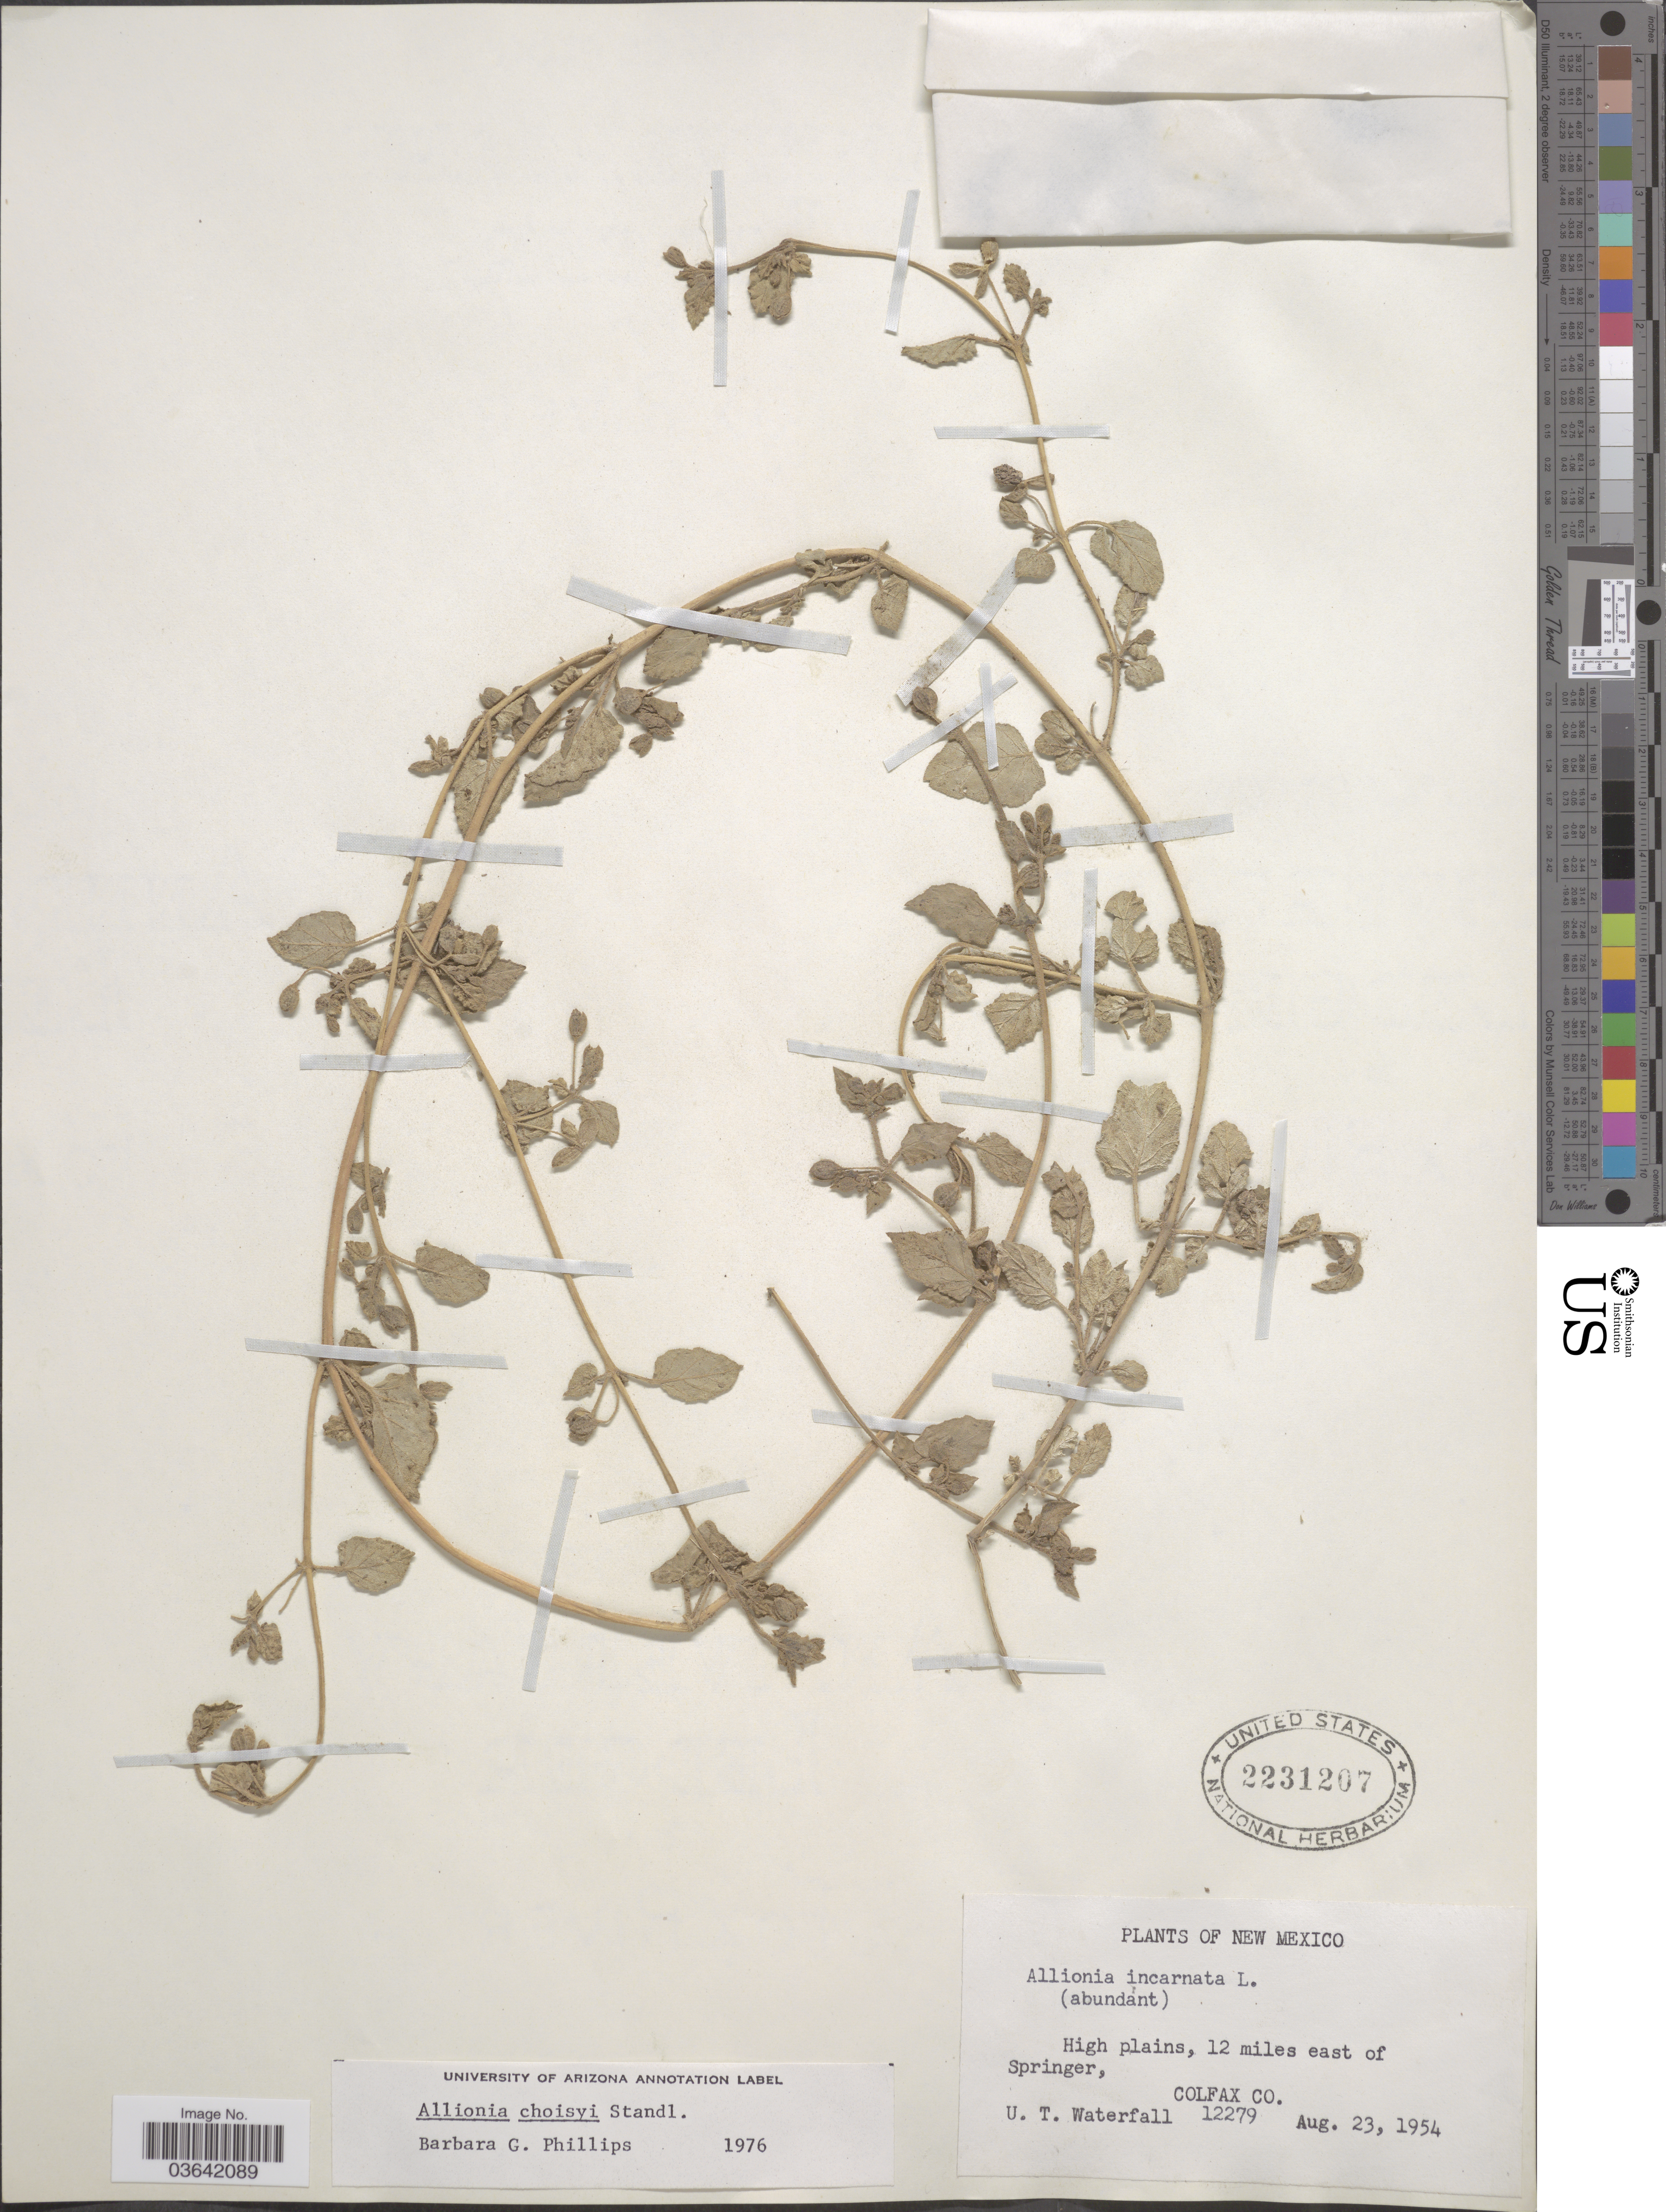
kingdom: Plantae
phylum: Tracheophyta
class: Magnoliopsida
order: Caryophyllales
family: Nyctaginaceae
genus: Allionia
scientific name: Allionia choisyi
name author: Standl.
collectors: U. T. Waterfall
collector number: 12279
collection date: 1954-08-23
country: United States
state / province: New Mexico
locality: High plains, 12 miles east of Springer, Colfax Co.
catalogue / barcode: US 2231207